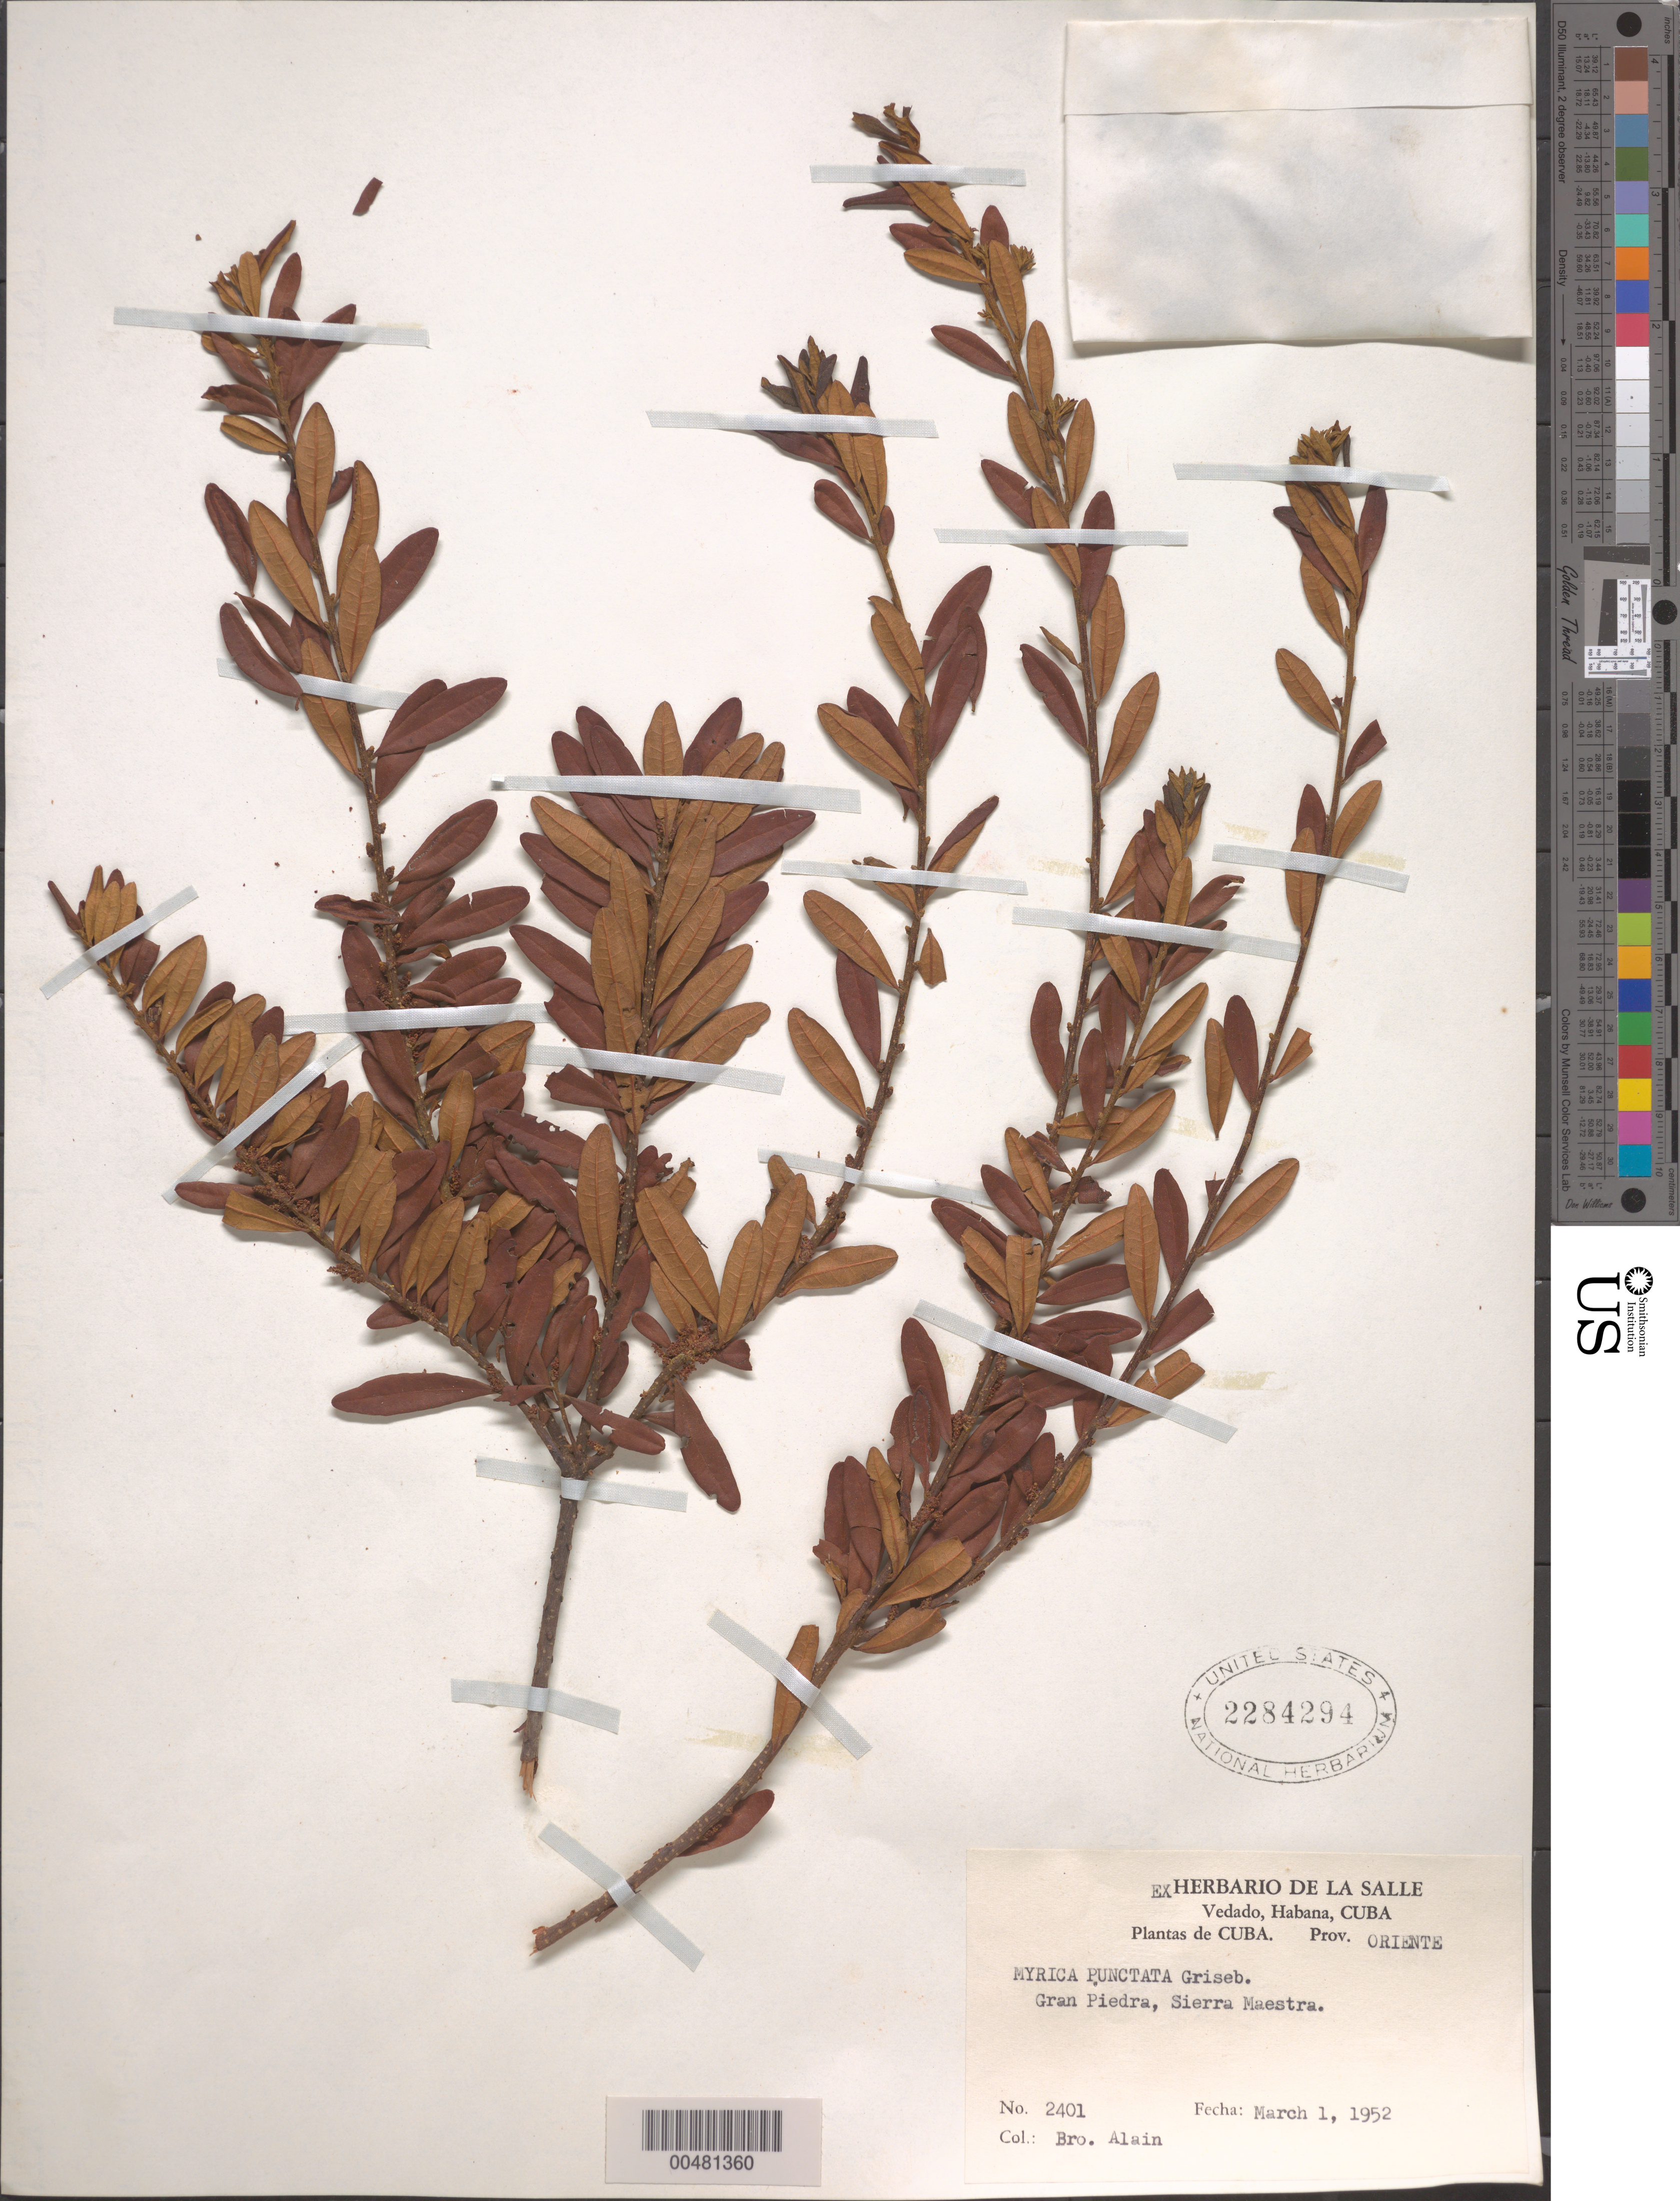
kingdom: Plantae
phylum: Tracheophyta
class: Magnoliopsida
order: Fagales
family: Myricaceae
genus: Morella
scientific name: Morella punctata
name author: (Griseb.) J. Herb.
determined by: Strong, Mark T., (BOT), Smithsonian Institution - National Museum of Natural History (UNITED STATES)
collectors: A. H. Liogier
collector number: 2401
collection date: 1952-03-01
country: Cuba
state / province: Guantanamo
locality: Prov. Oriente [Guantánamo], Gran Pidera, Sierra Maestra.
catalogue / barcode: US 2284294